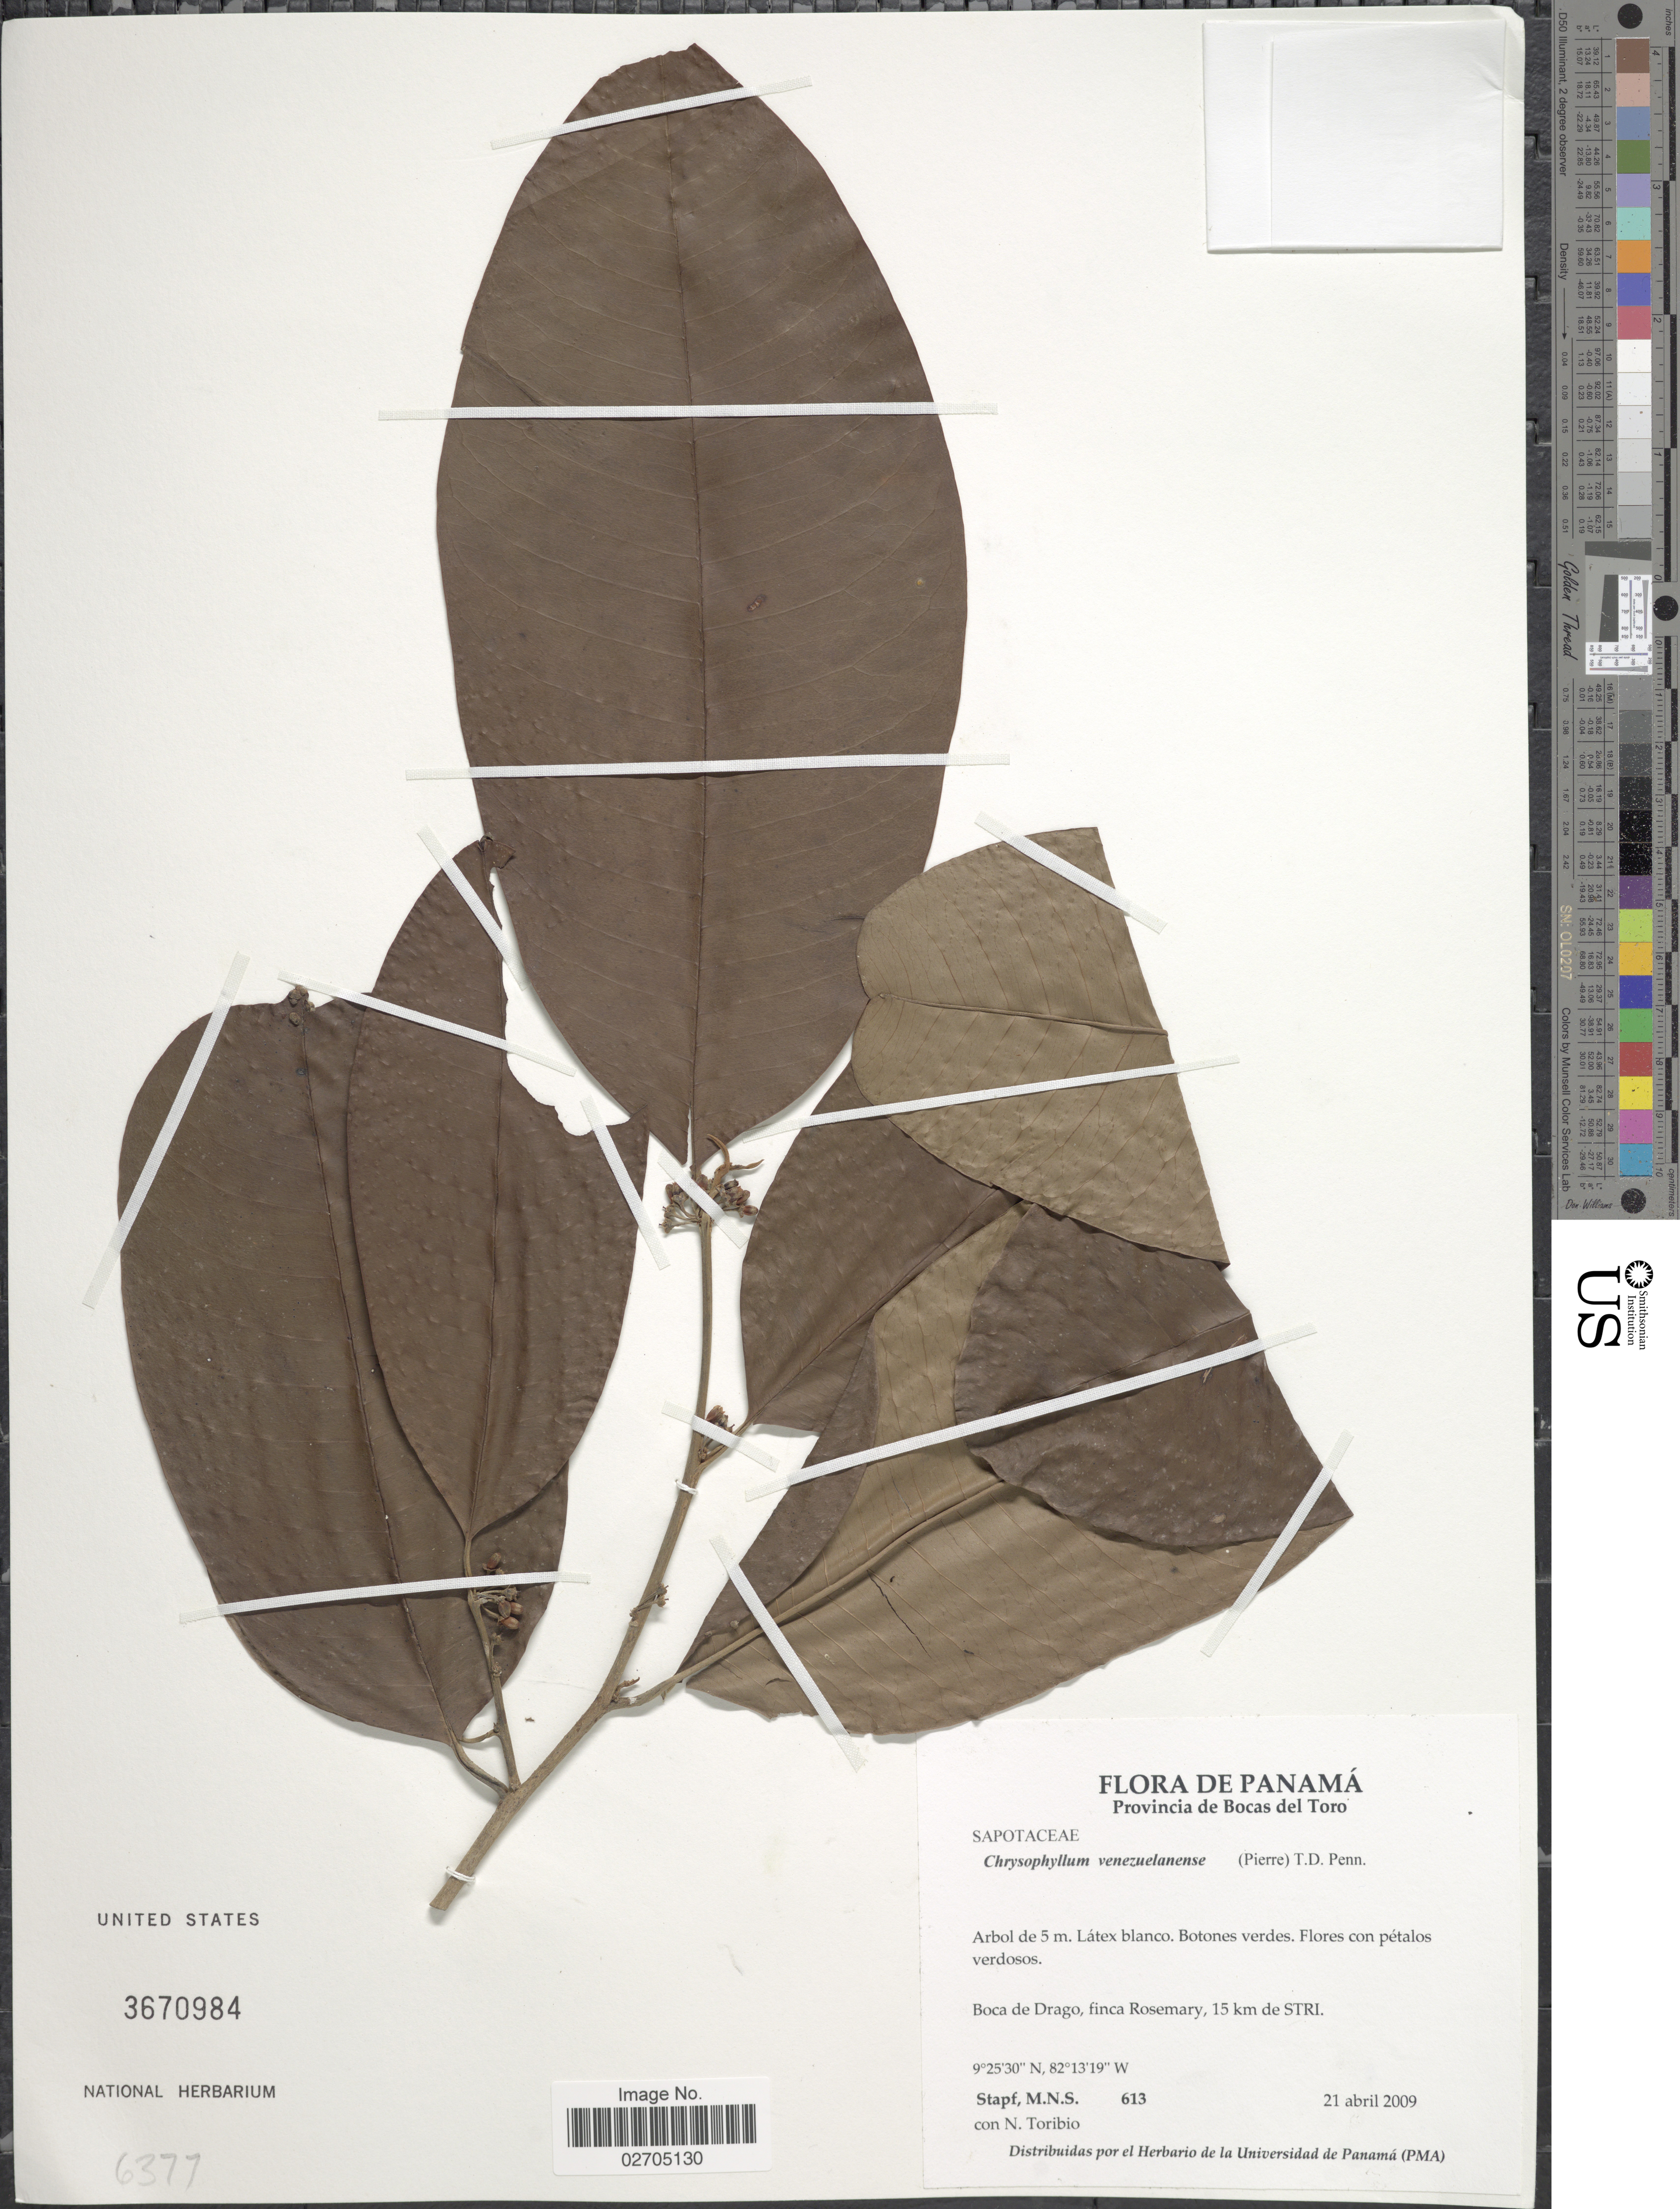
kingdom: Plantae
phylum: Tracheophyta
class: Magnoliopsida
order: Ericales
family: Sapotaceae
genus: Chrysophyllum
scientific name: Chrysophyllum venezuelanense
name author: (Pierre) T.D. Penn.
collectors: M. Stapf & N. Toribio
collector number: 613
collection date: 2009-04-21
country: Panama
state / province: Bocas del Toro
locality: Boca de Drago, finca Rosemary, 15 km de STRI.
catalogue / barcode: US 3670984